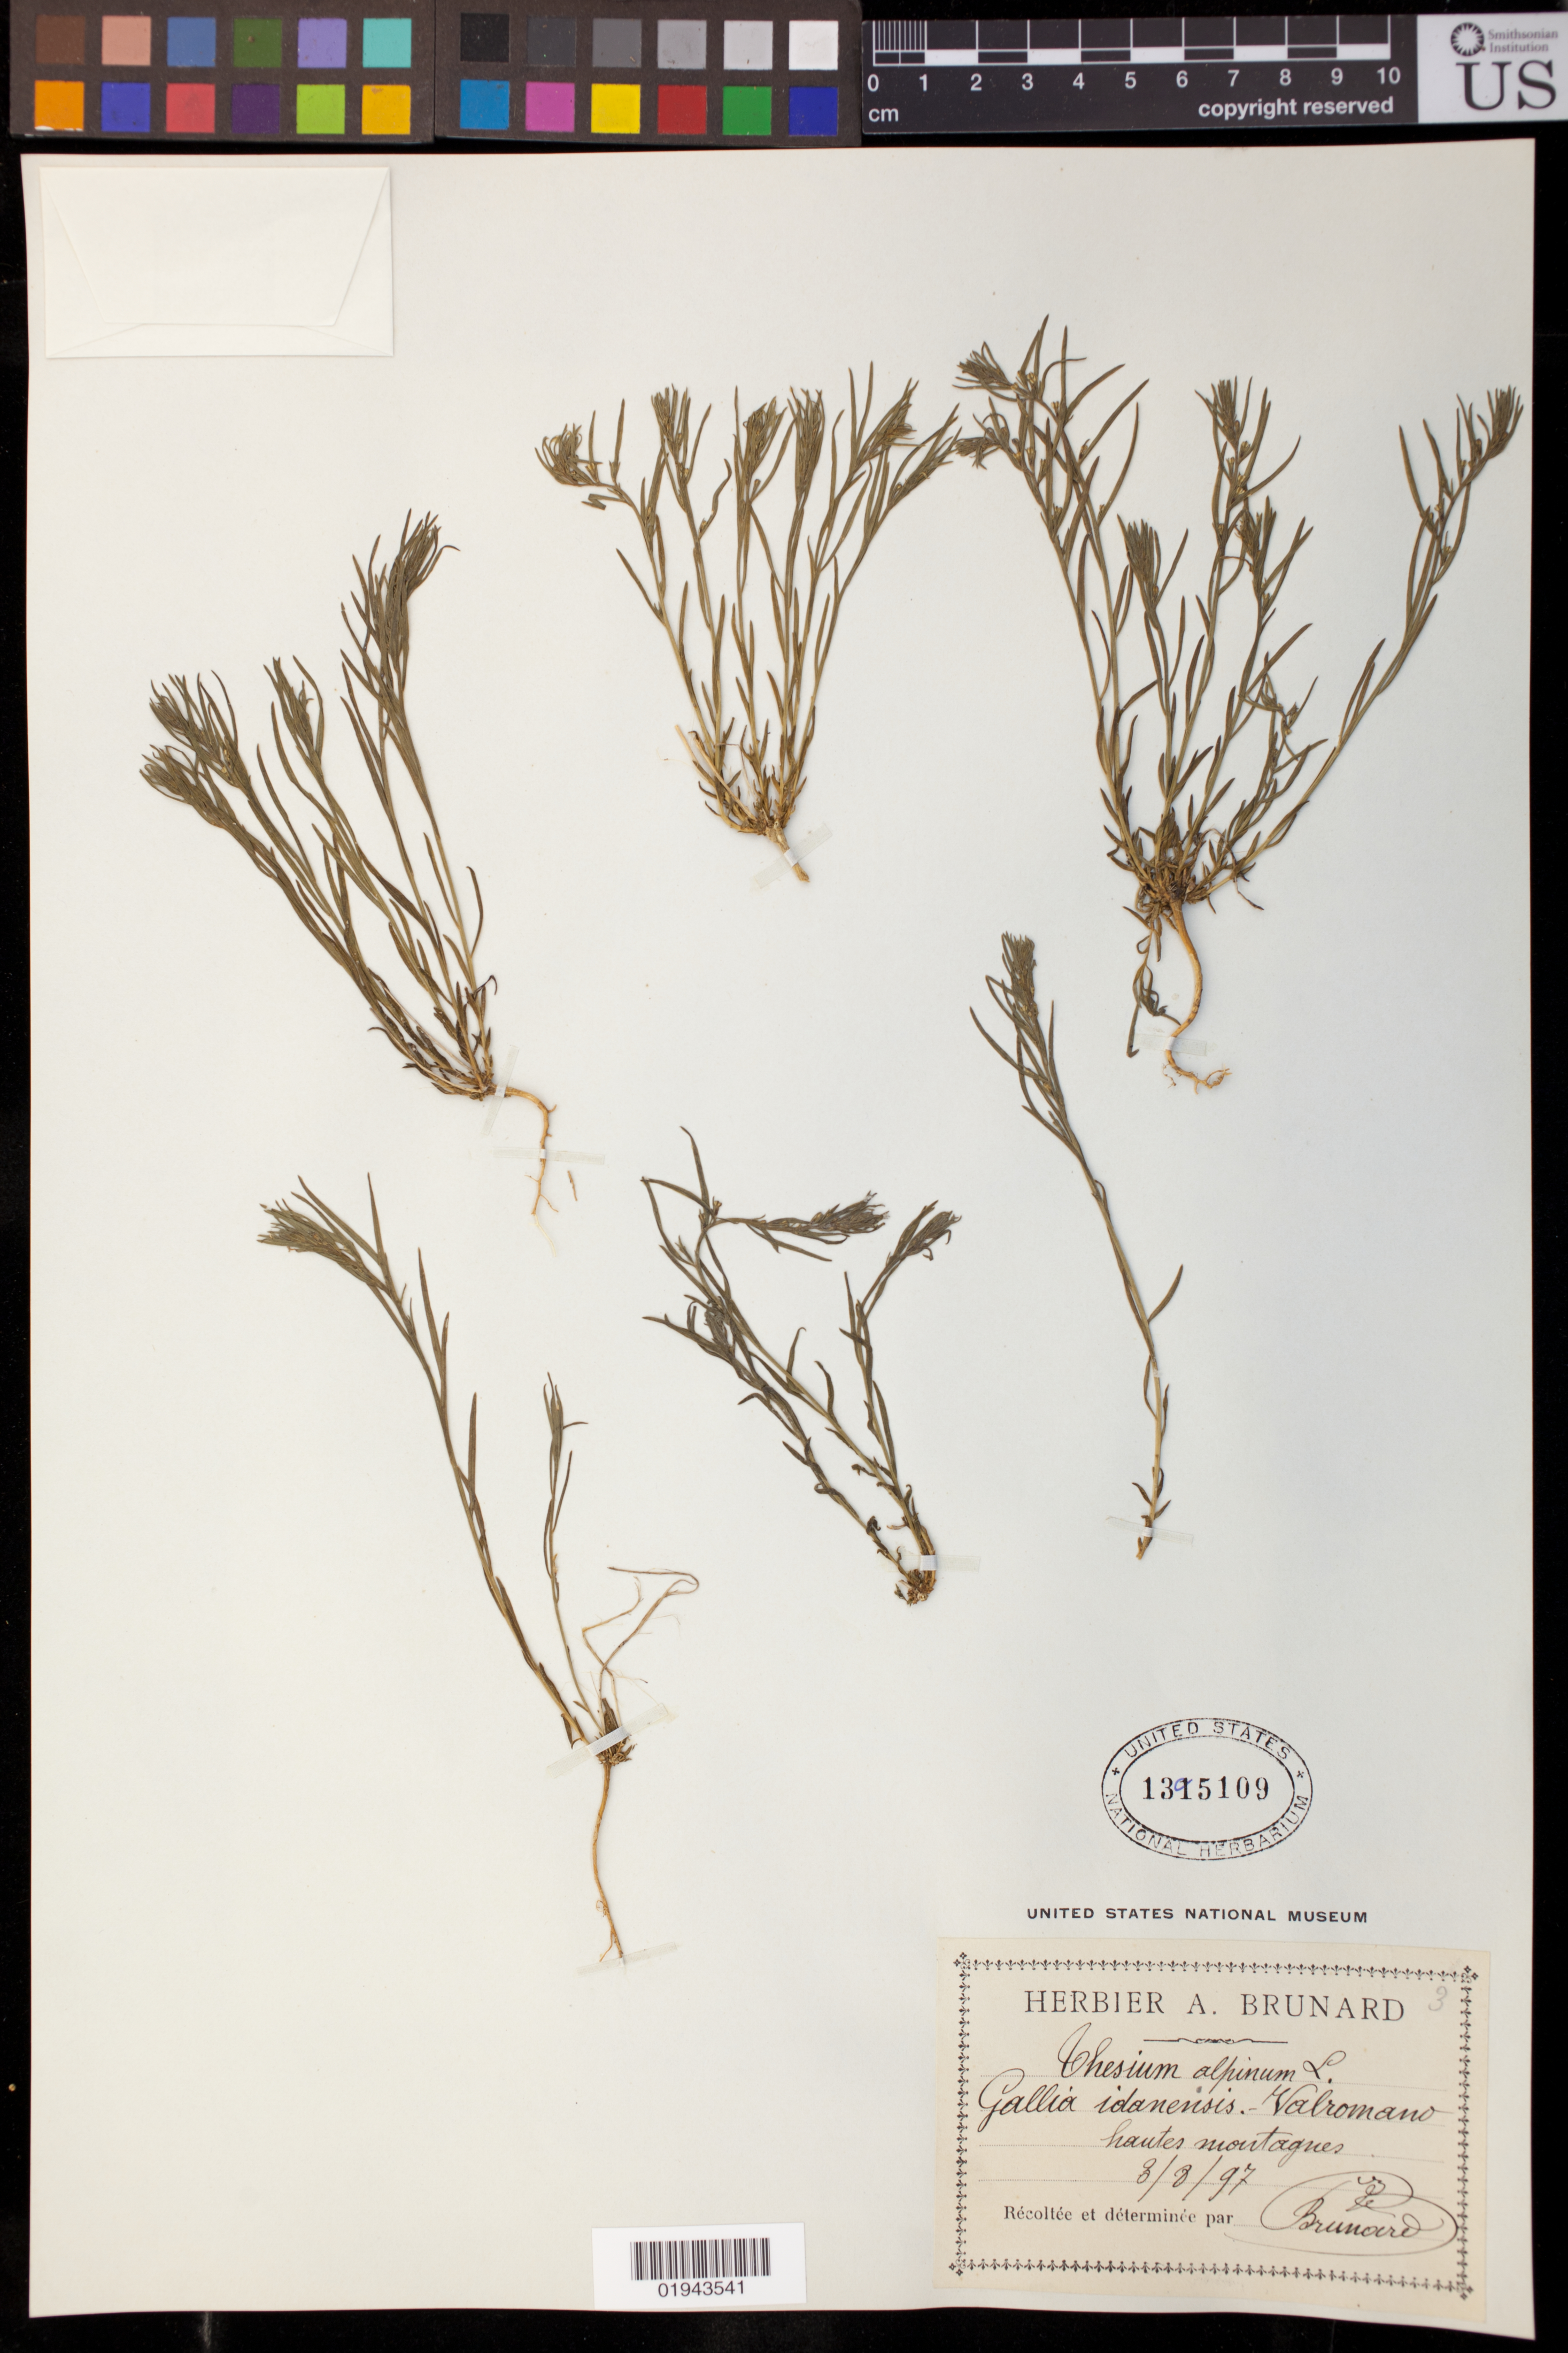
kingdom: Plantae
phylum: Tracheophyta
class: Magnoliopsida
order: Santalales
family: Thesiaceae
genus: Thesium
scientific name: Thesium alpinum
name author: L.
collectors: A. Brunard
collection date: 1897-08-08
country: Italy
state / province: Friuli-Venezia Giulia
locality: Valromano hautes montagnes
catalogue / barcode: US 1395109